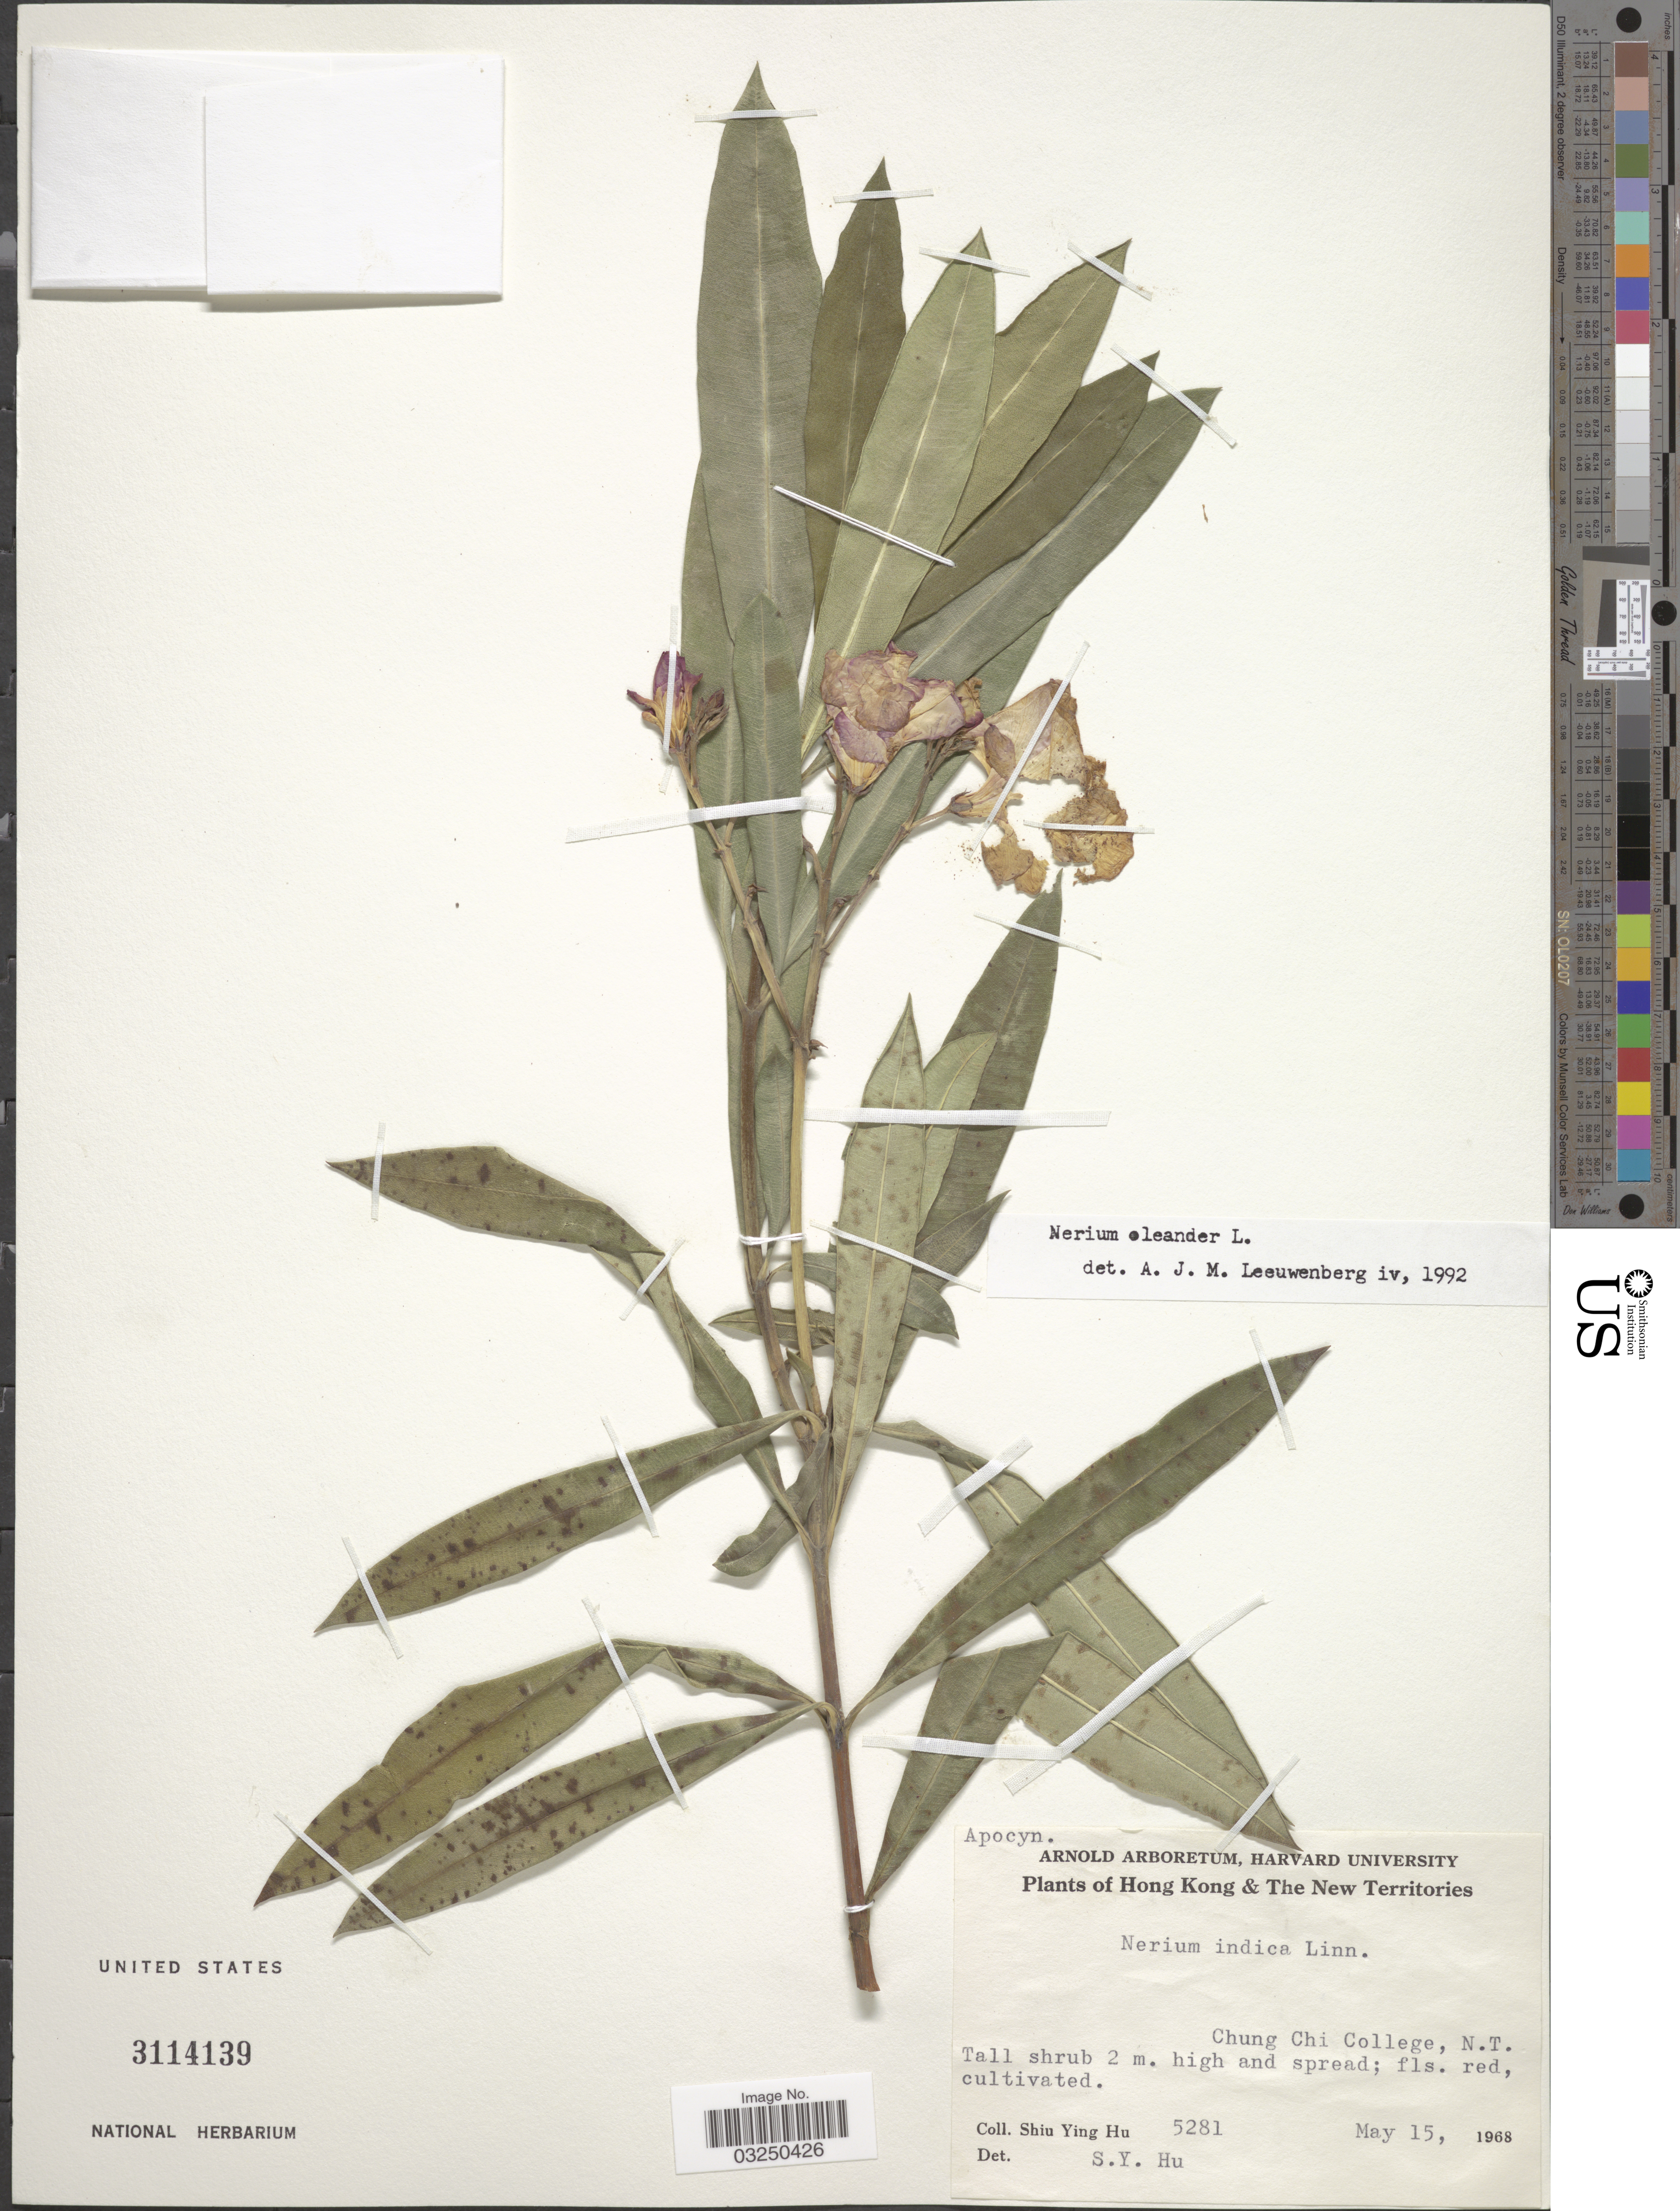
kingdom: Plantae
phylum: Tracheophyta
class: Magnoliopsida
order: Gentianales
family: Apocynaceae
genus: Nerium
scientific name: Nerium oleander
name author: L.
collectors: S. Y. Hu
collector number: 5281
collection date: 1968-05-15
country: China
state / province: Hong Kong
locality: The New Territories. Chung Chi College, N. T.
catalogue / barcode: US 3114139